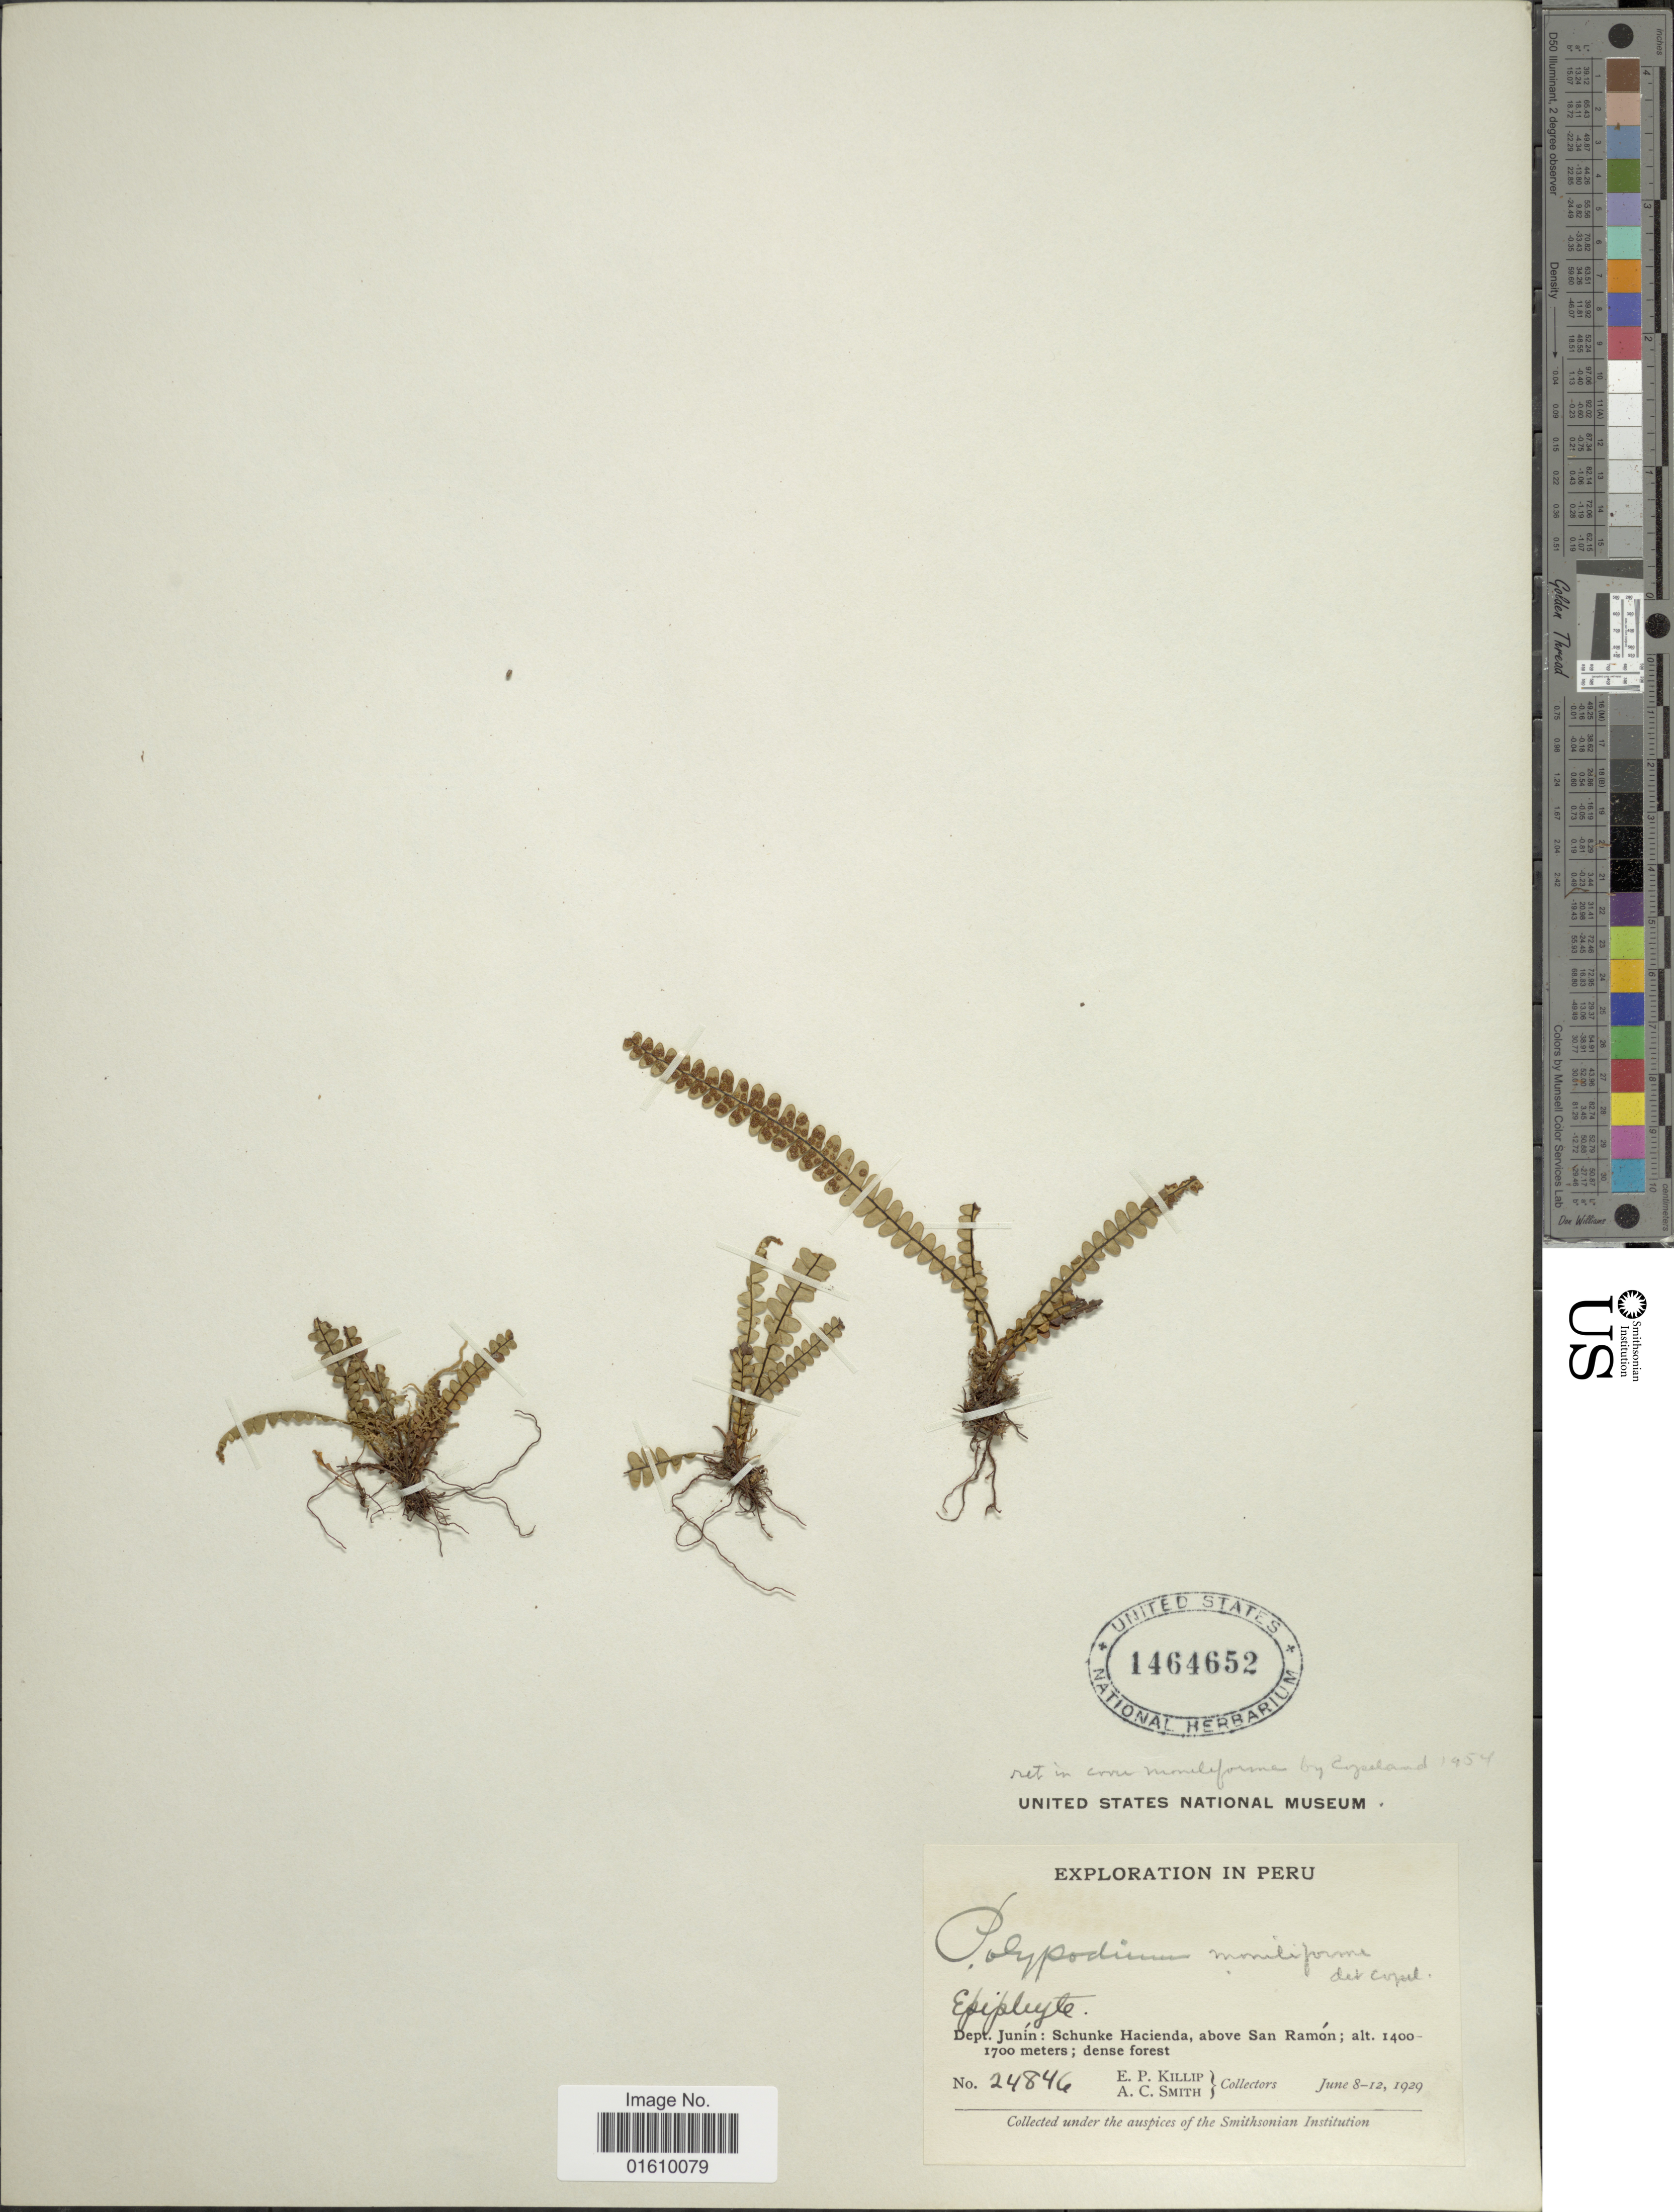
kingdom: Plantae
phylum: Tracheophyta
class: Polypodiopsida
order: Polypodiales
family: Polypodiaceae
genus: Melpomene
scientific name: Melpomene moniliformis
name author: (Lag. ex Sw.) A.R. Sm. & R.C. Moran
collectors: E. P. Killip & A. C. Smith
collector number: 24846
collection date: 1929-06-08/1929-06-12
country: Peru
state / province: Junín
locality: Dept. Junin: Schunke Hacienda, above San Ramon.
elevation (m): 1400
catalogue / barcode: US 1464652